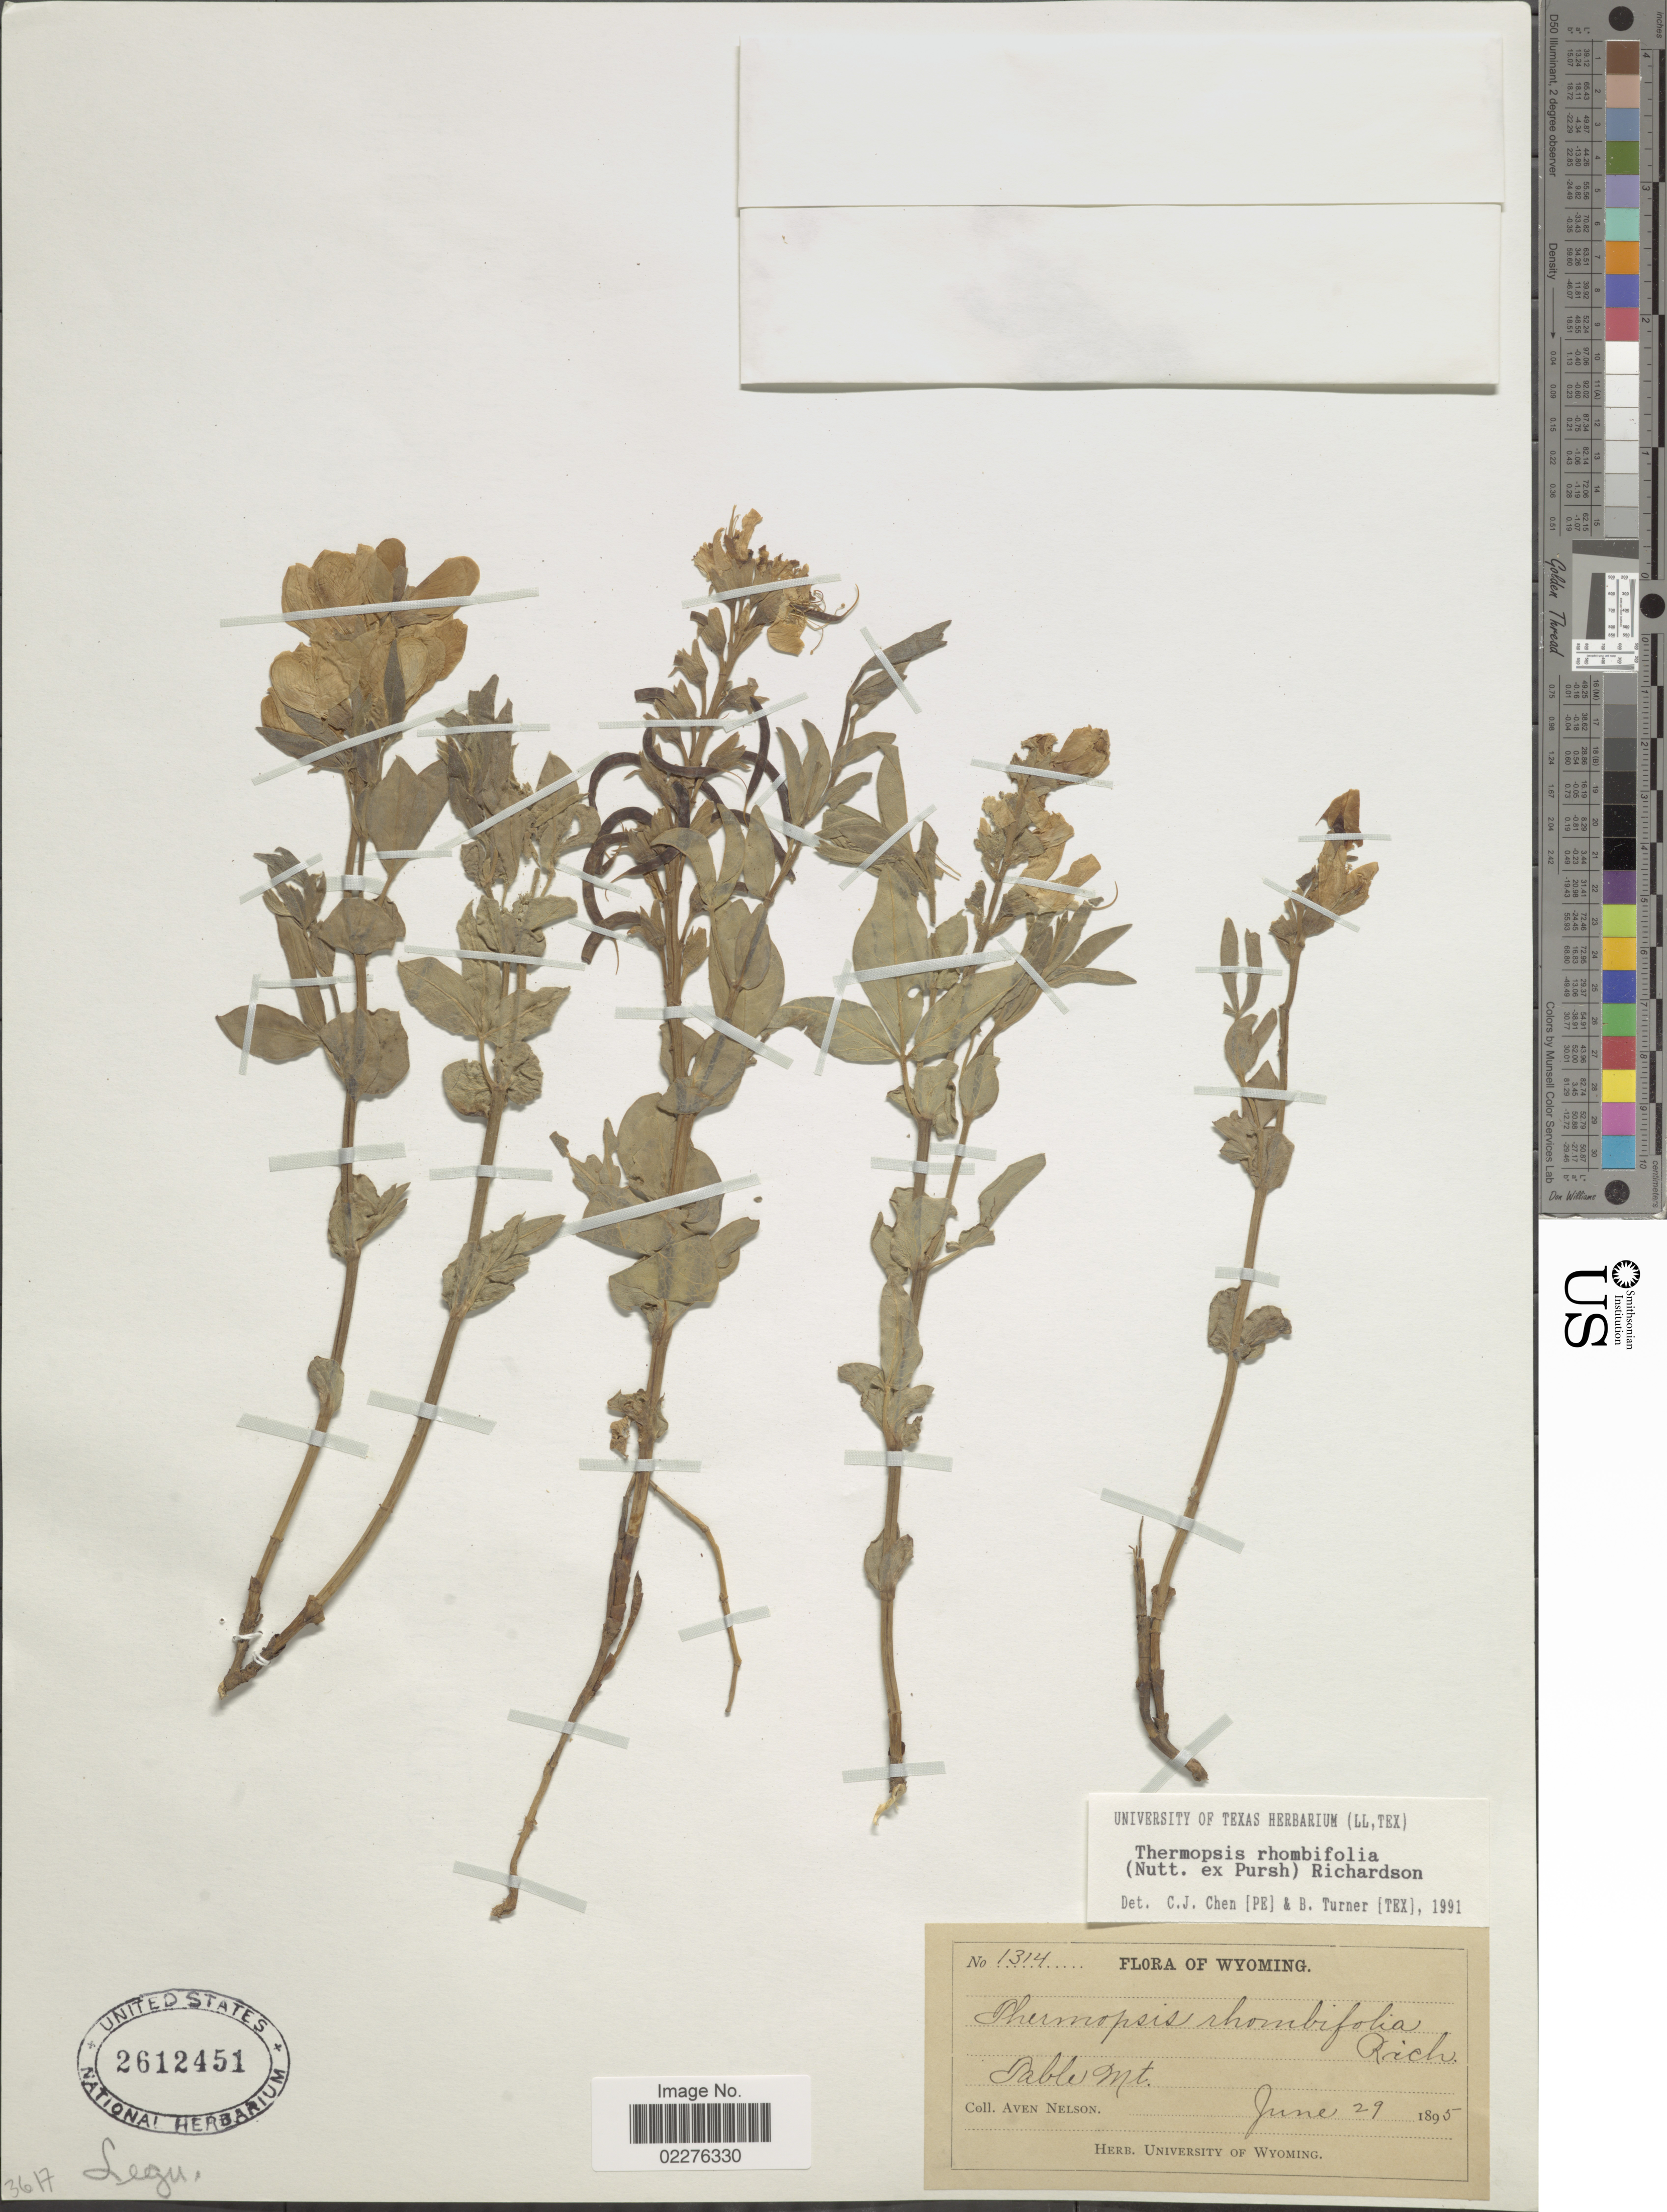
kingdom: Plantae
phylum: Tracheophyta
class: Magnoliopsida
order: Fabales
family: Fabaceae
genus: Thermopsis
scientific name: Thermopsis rhombifolia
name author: Richardson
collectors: A. Nelson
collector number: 1314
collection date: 1895-06-29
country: United States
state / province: Wyoming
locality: Table Mt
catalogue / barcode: US 2612451